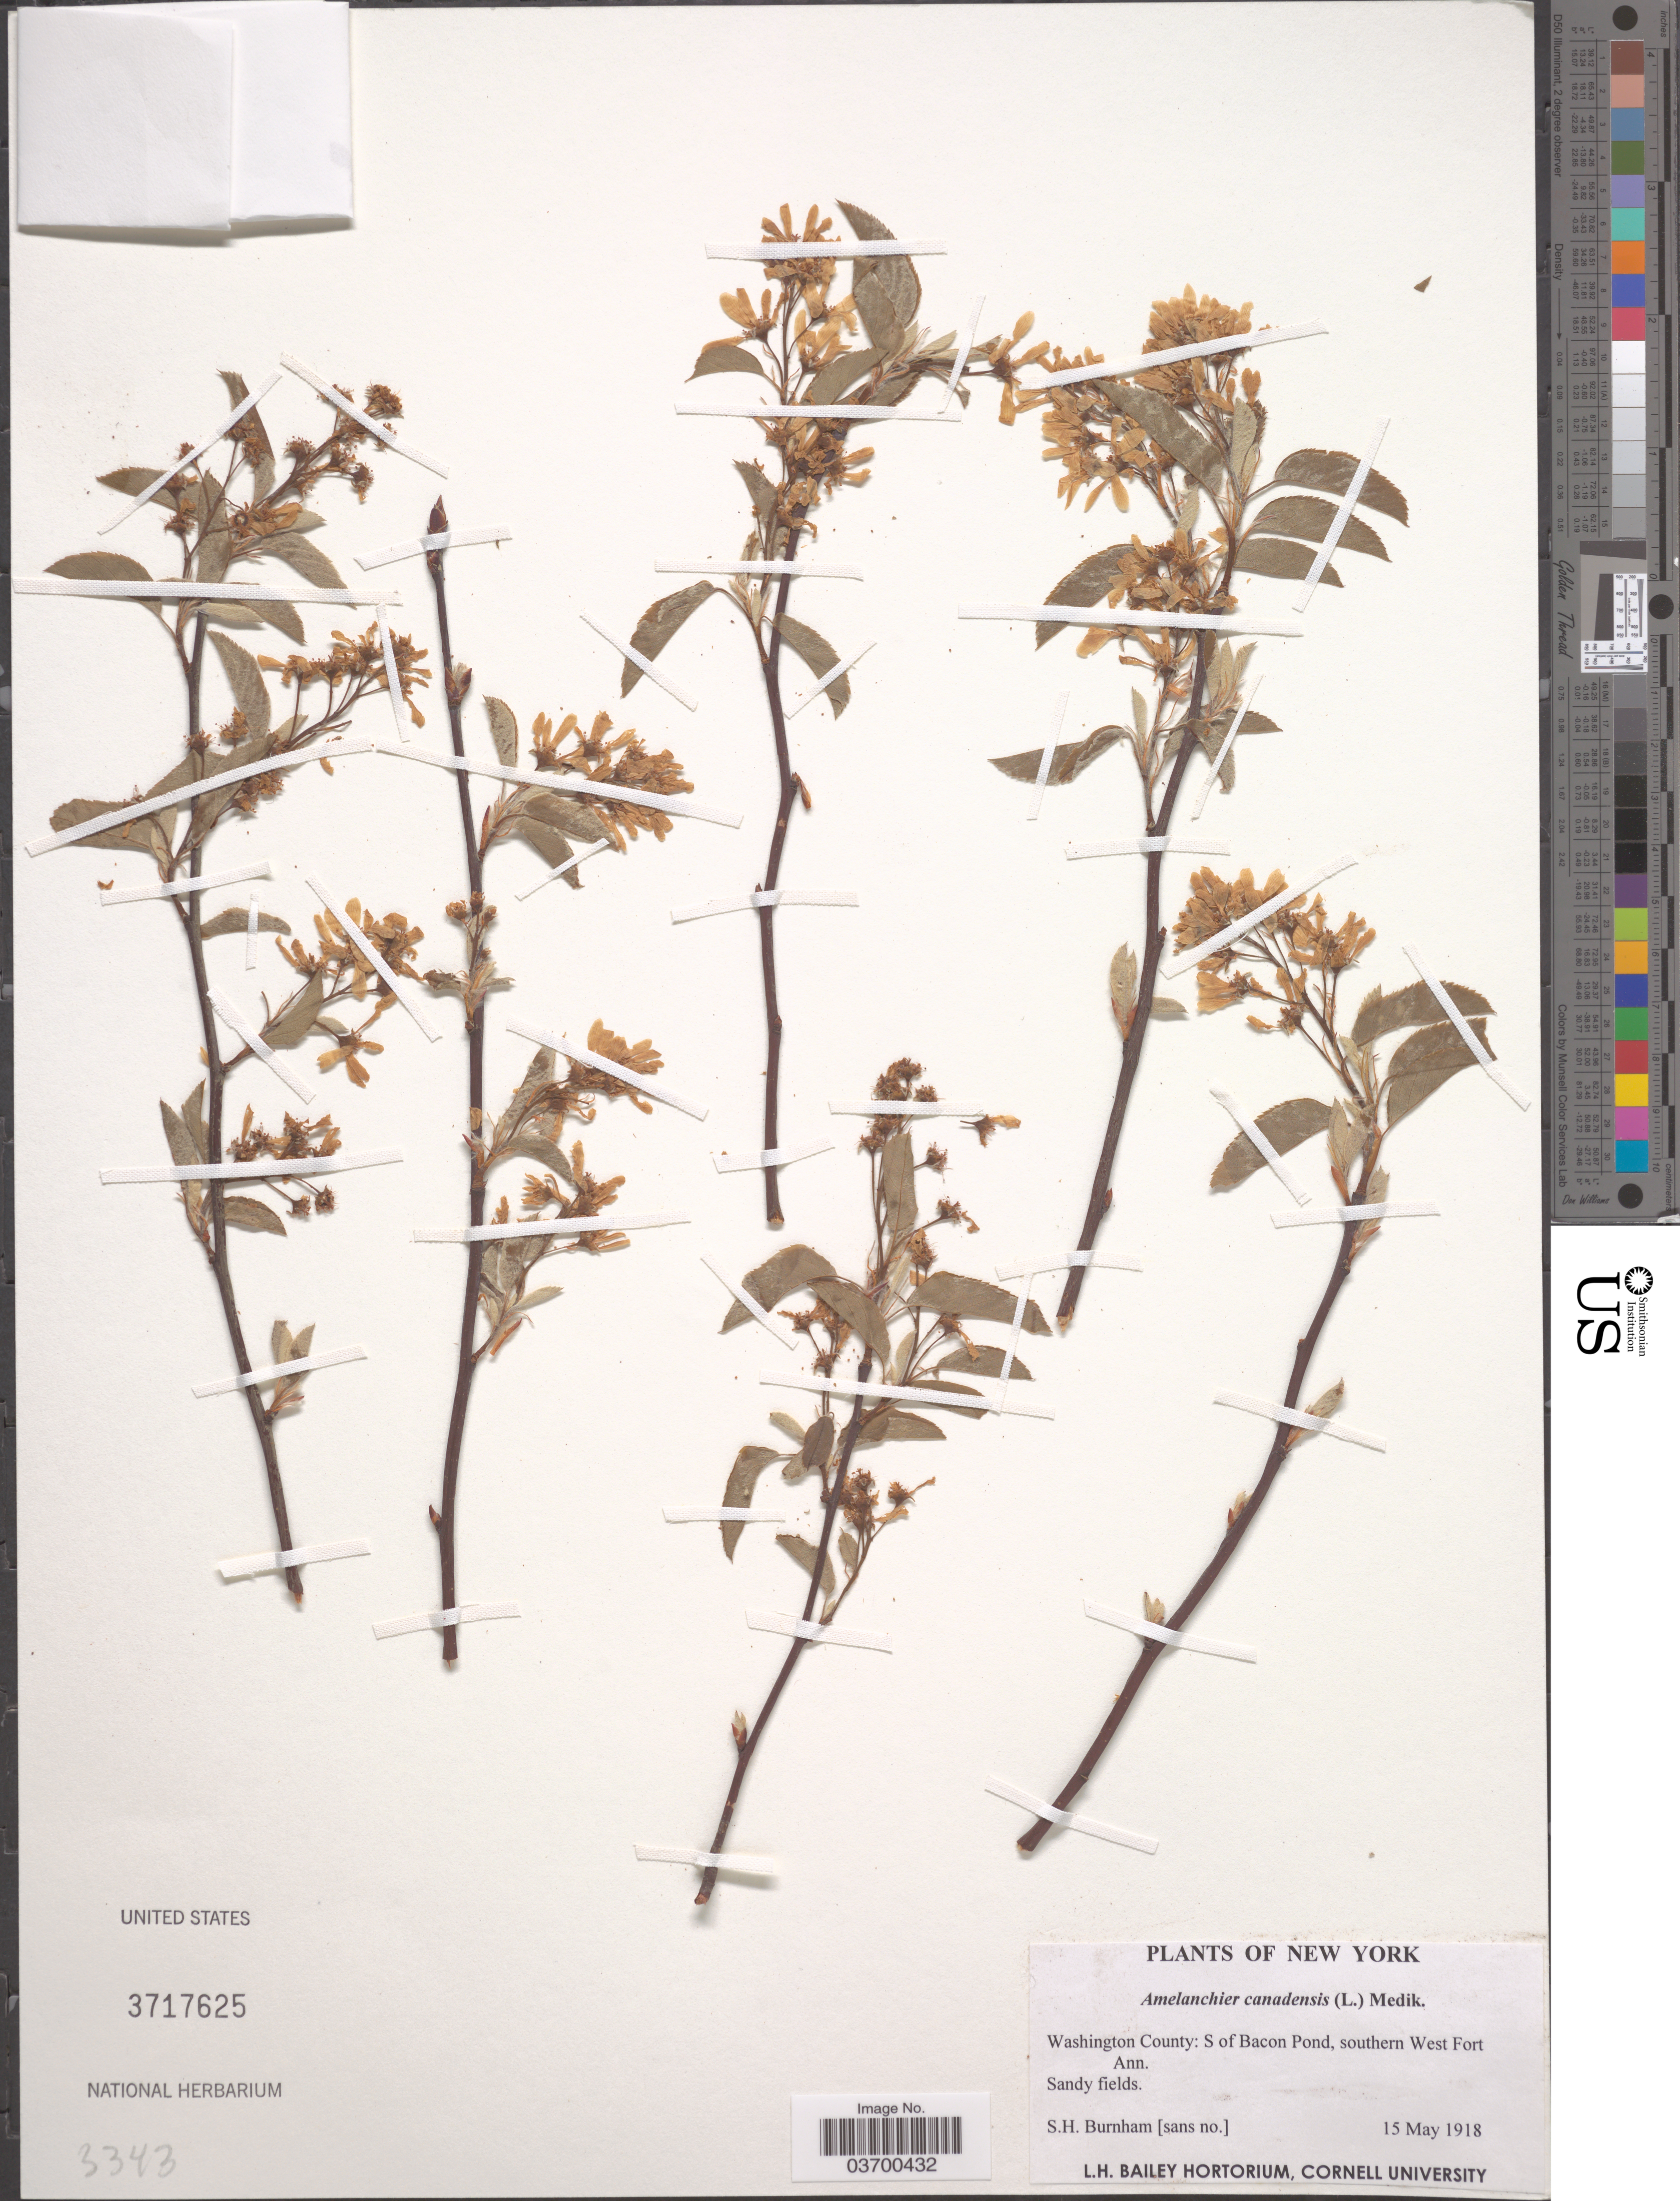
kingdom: Plantae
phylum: Tracheophyta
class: Magnoliopsida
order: Rosales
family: Rosaceae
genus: Amelanchier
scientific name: Amelanchier canadensis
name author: (L.) Medic.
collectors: S. Burnham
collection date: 1918-05-15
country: United States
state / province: New York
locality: Washington County: S of Bacon Pond, southern West Fort Ann.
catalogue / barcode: US 3717625